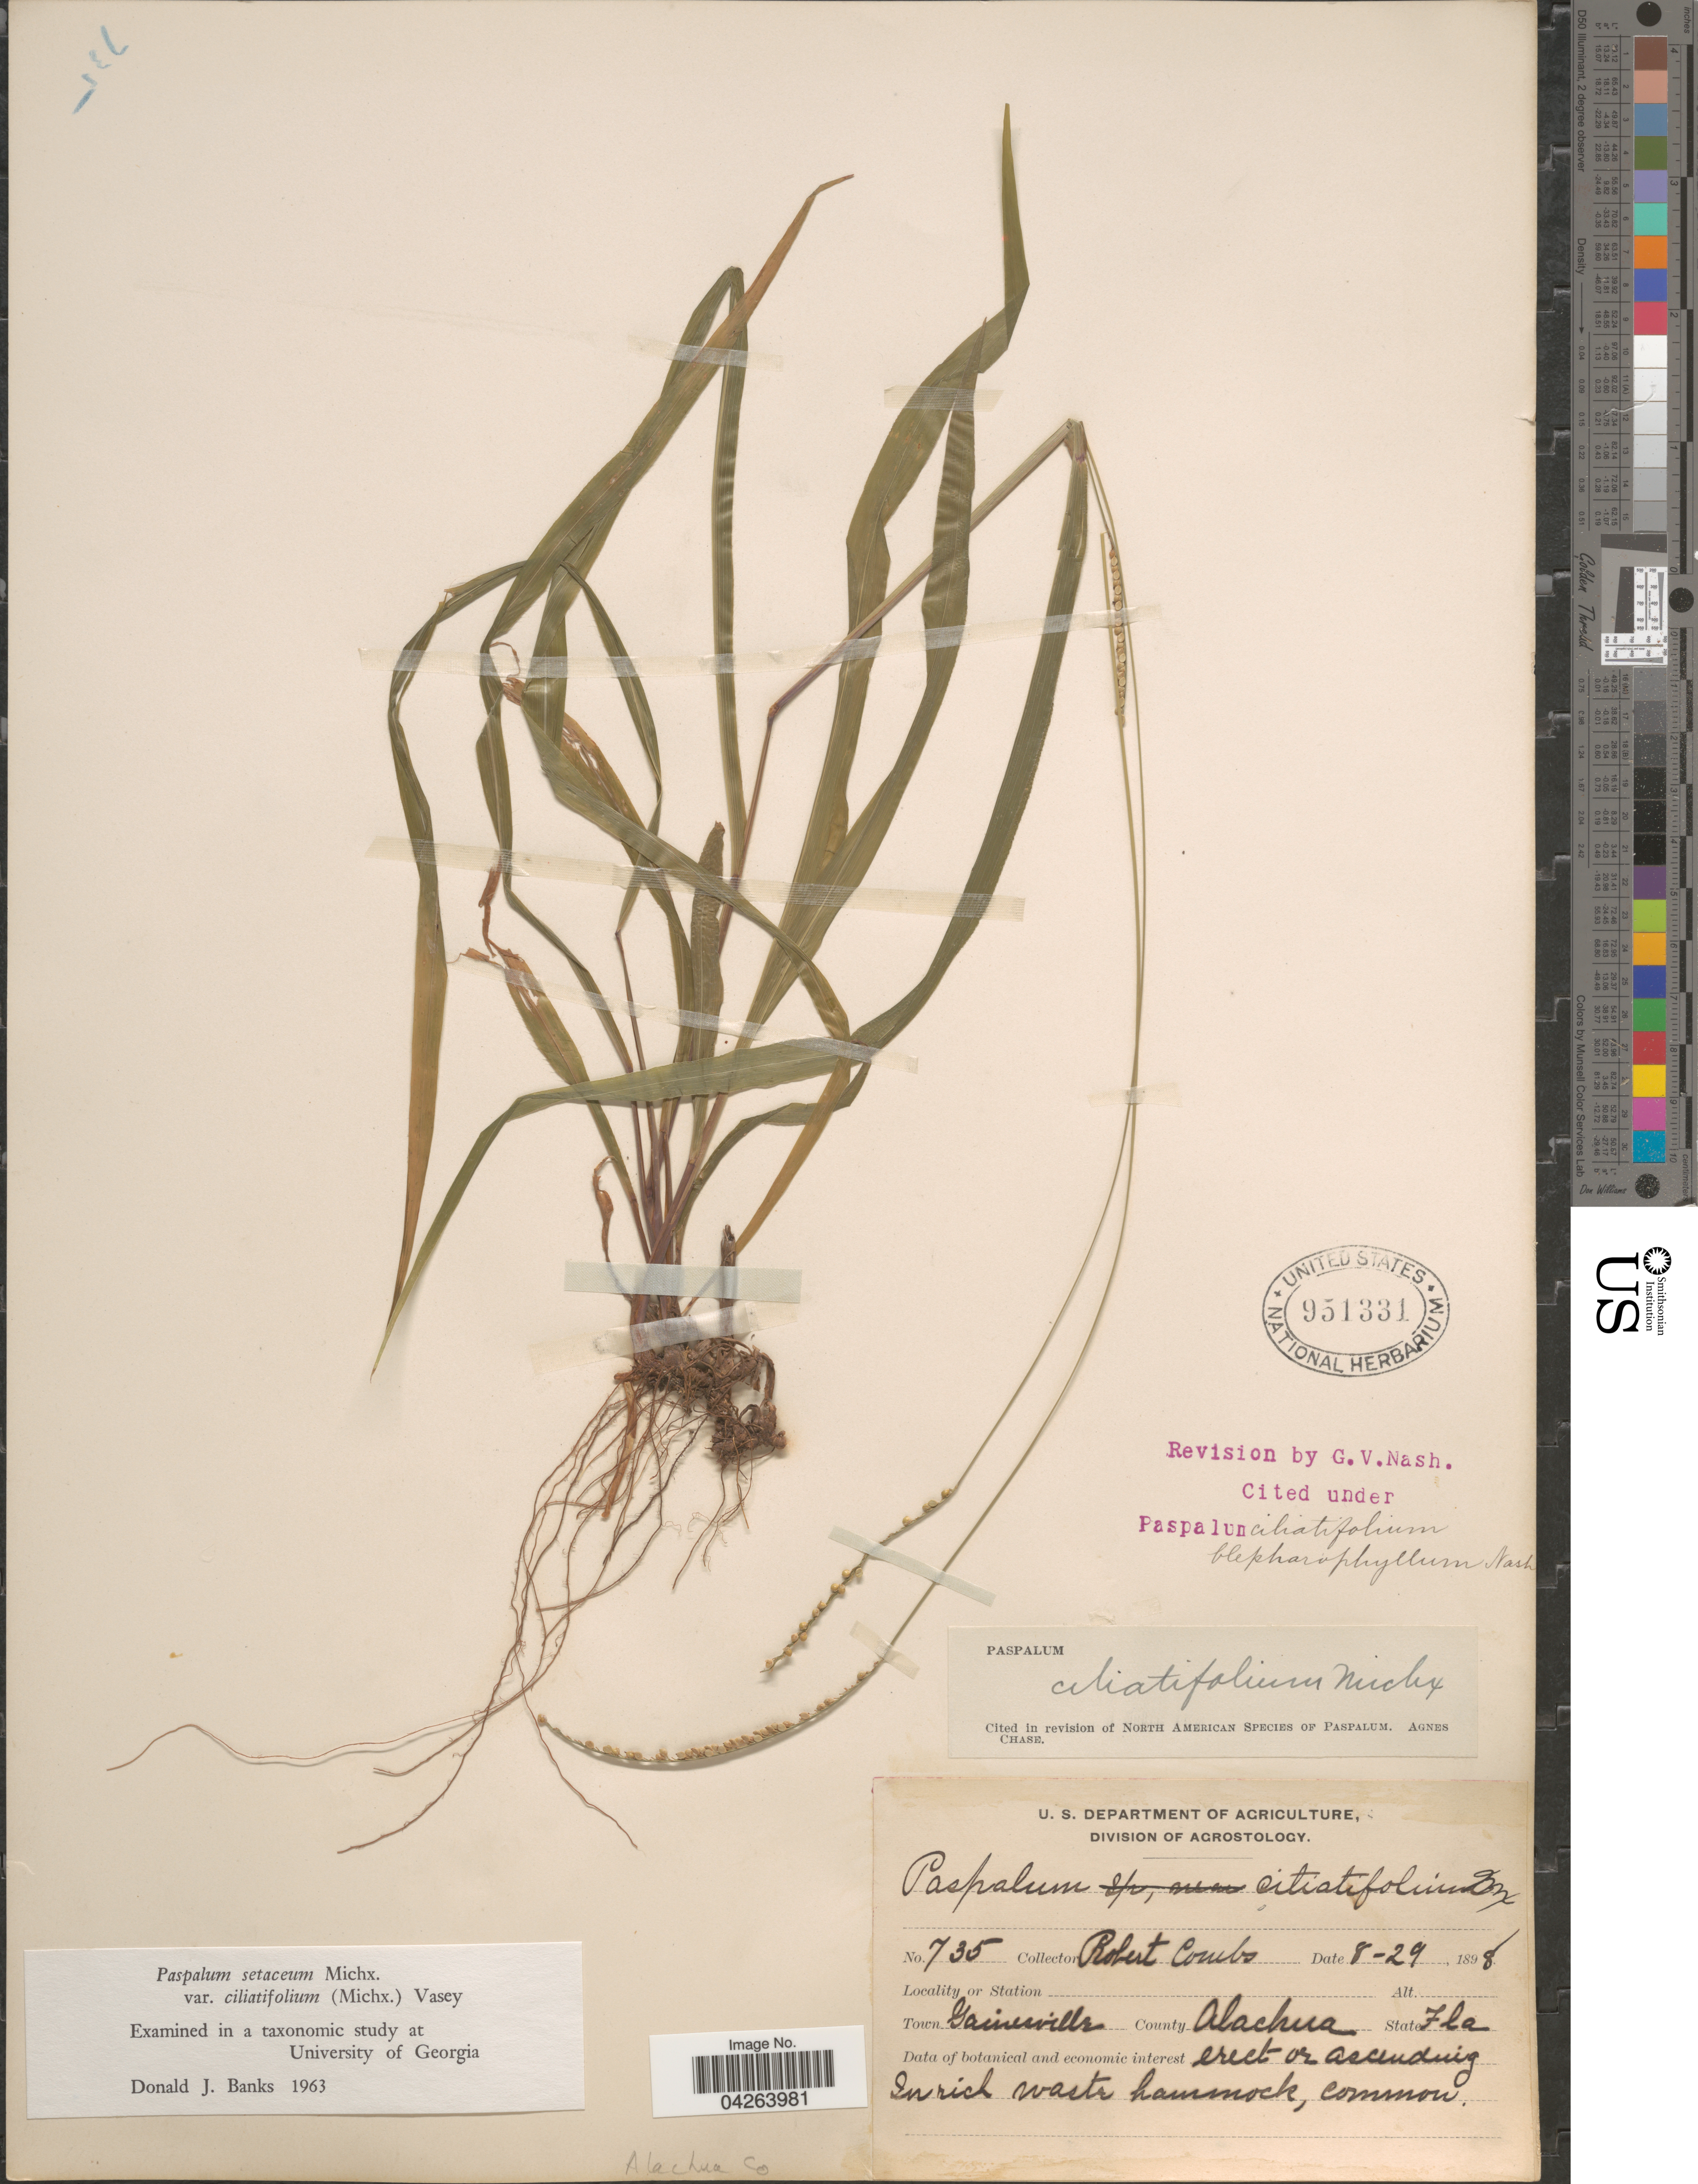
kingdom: Plantae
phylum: Tracheophyta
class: Liliopsida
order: Poales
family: Poaceae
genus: Paspalum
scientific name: Paspalum setaceum var. ciliatifolium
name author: (Michx.) Vasey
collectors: R. Combs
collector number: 735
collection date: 1898-08-29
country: United States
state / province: Florida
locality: Town Gainesville. County Alachua.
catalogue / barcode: US 951331